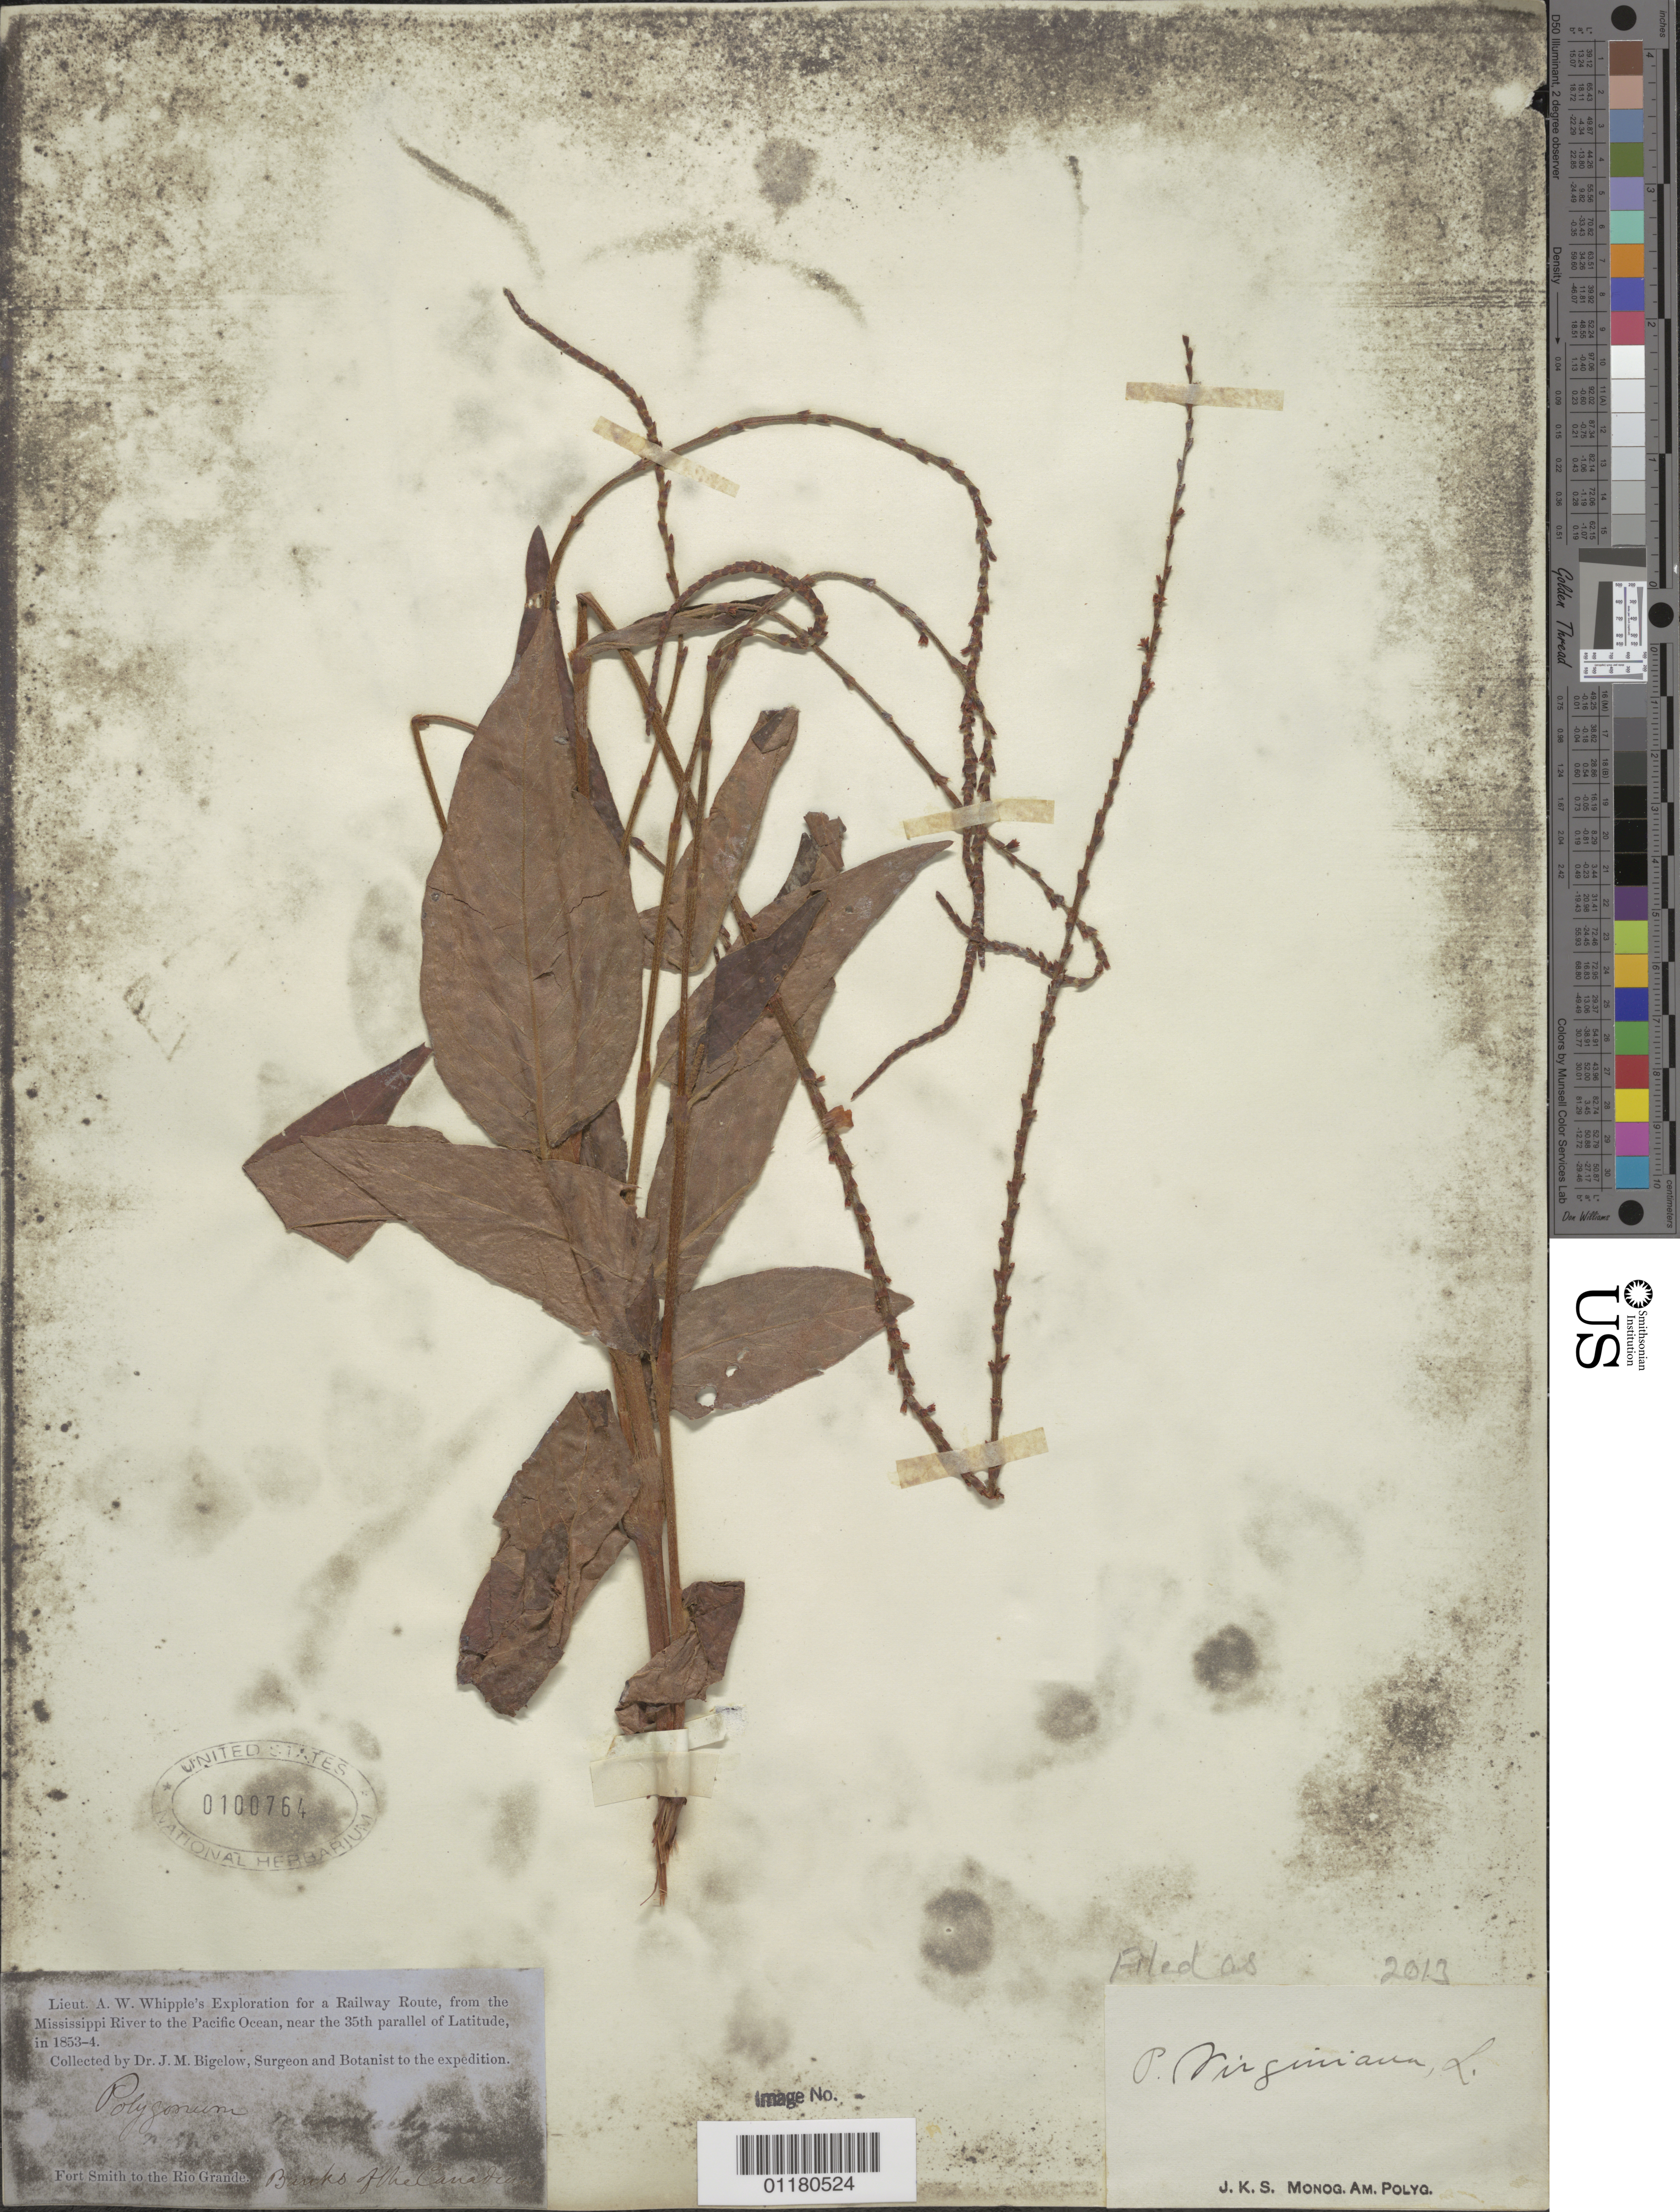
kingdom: Plantae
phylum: Tracheophyta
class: Magnoliopsida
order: Caryophyllales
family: Polygonaceae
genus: Persicaria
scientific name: Persicaria virginiana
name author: (L.) Gaertn.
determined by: Atha, D. E.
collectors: J. M. Bigelow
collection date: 1853/1854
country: United States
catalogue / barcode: US 100764